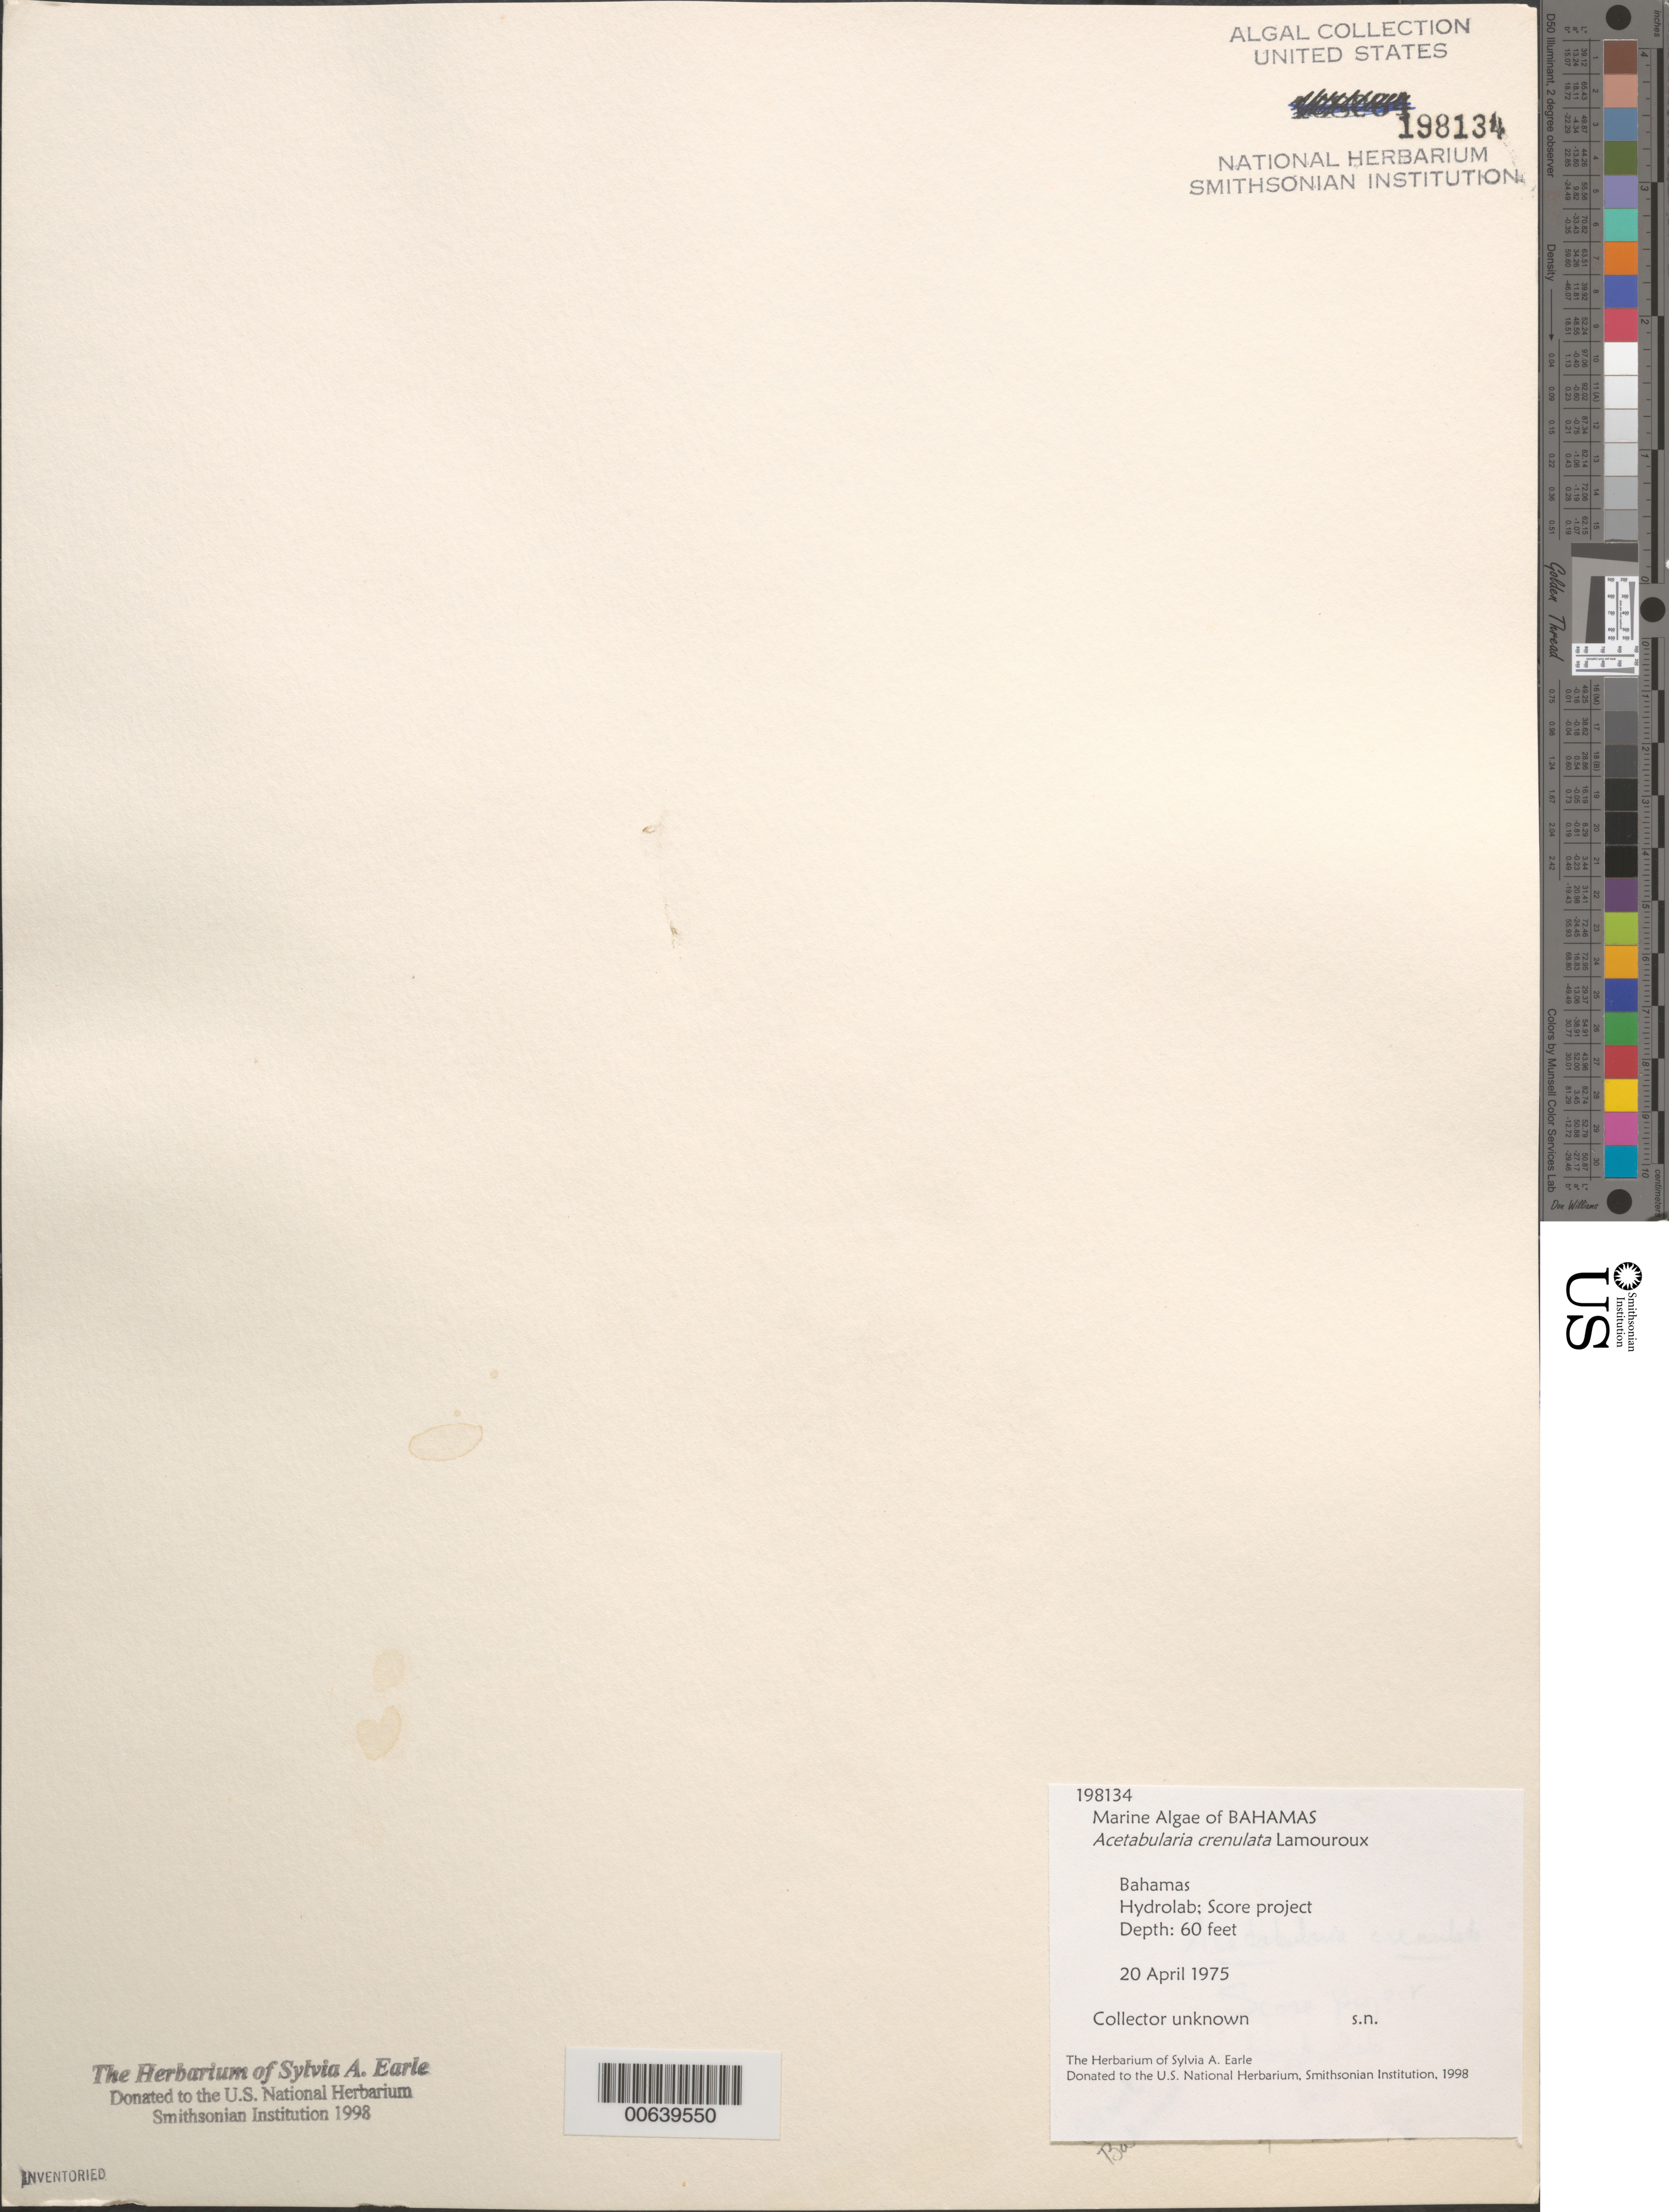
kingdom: Plantae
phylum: Chlorophyta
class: Ulvophyceae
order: Dasycladales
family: Polyphysaceae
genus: Acetabularia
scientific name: Acetabularia acetabulum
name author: J.V.Lamouroux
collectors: T. Hopkins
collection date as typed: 20 Apr 1975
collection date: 1975-04-20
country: Bahamas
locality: Hydrolab; Score Project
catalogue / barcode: US 198134